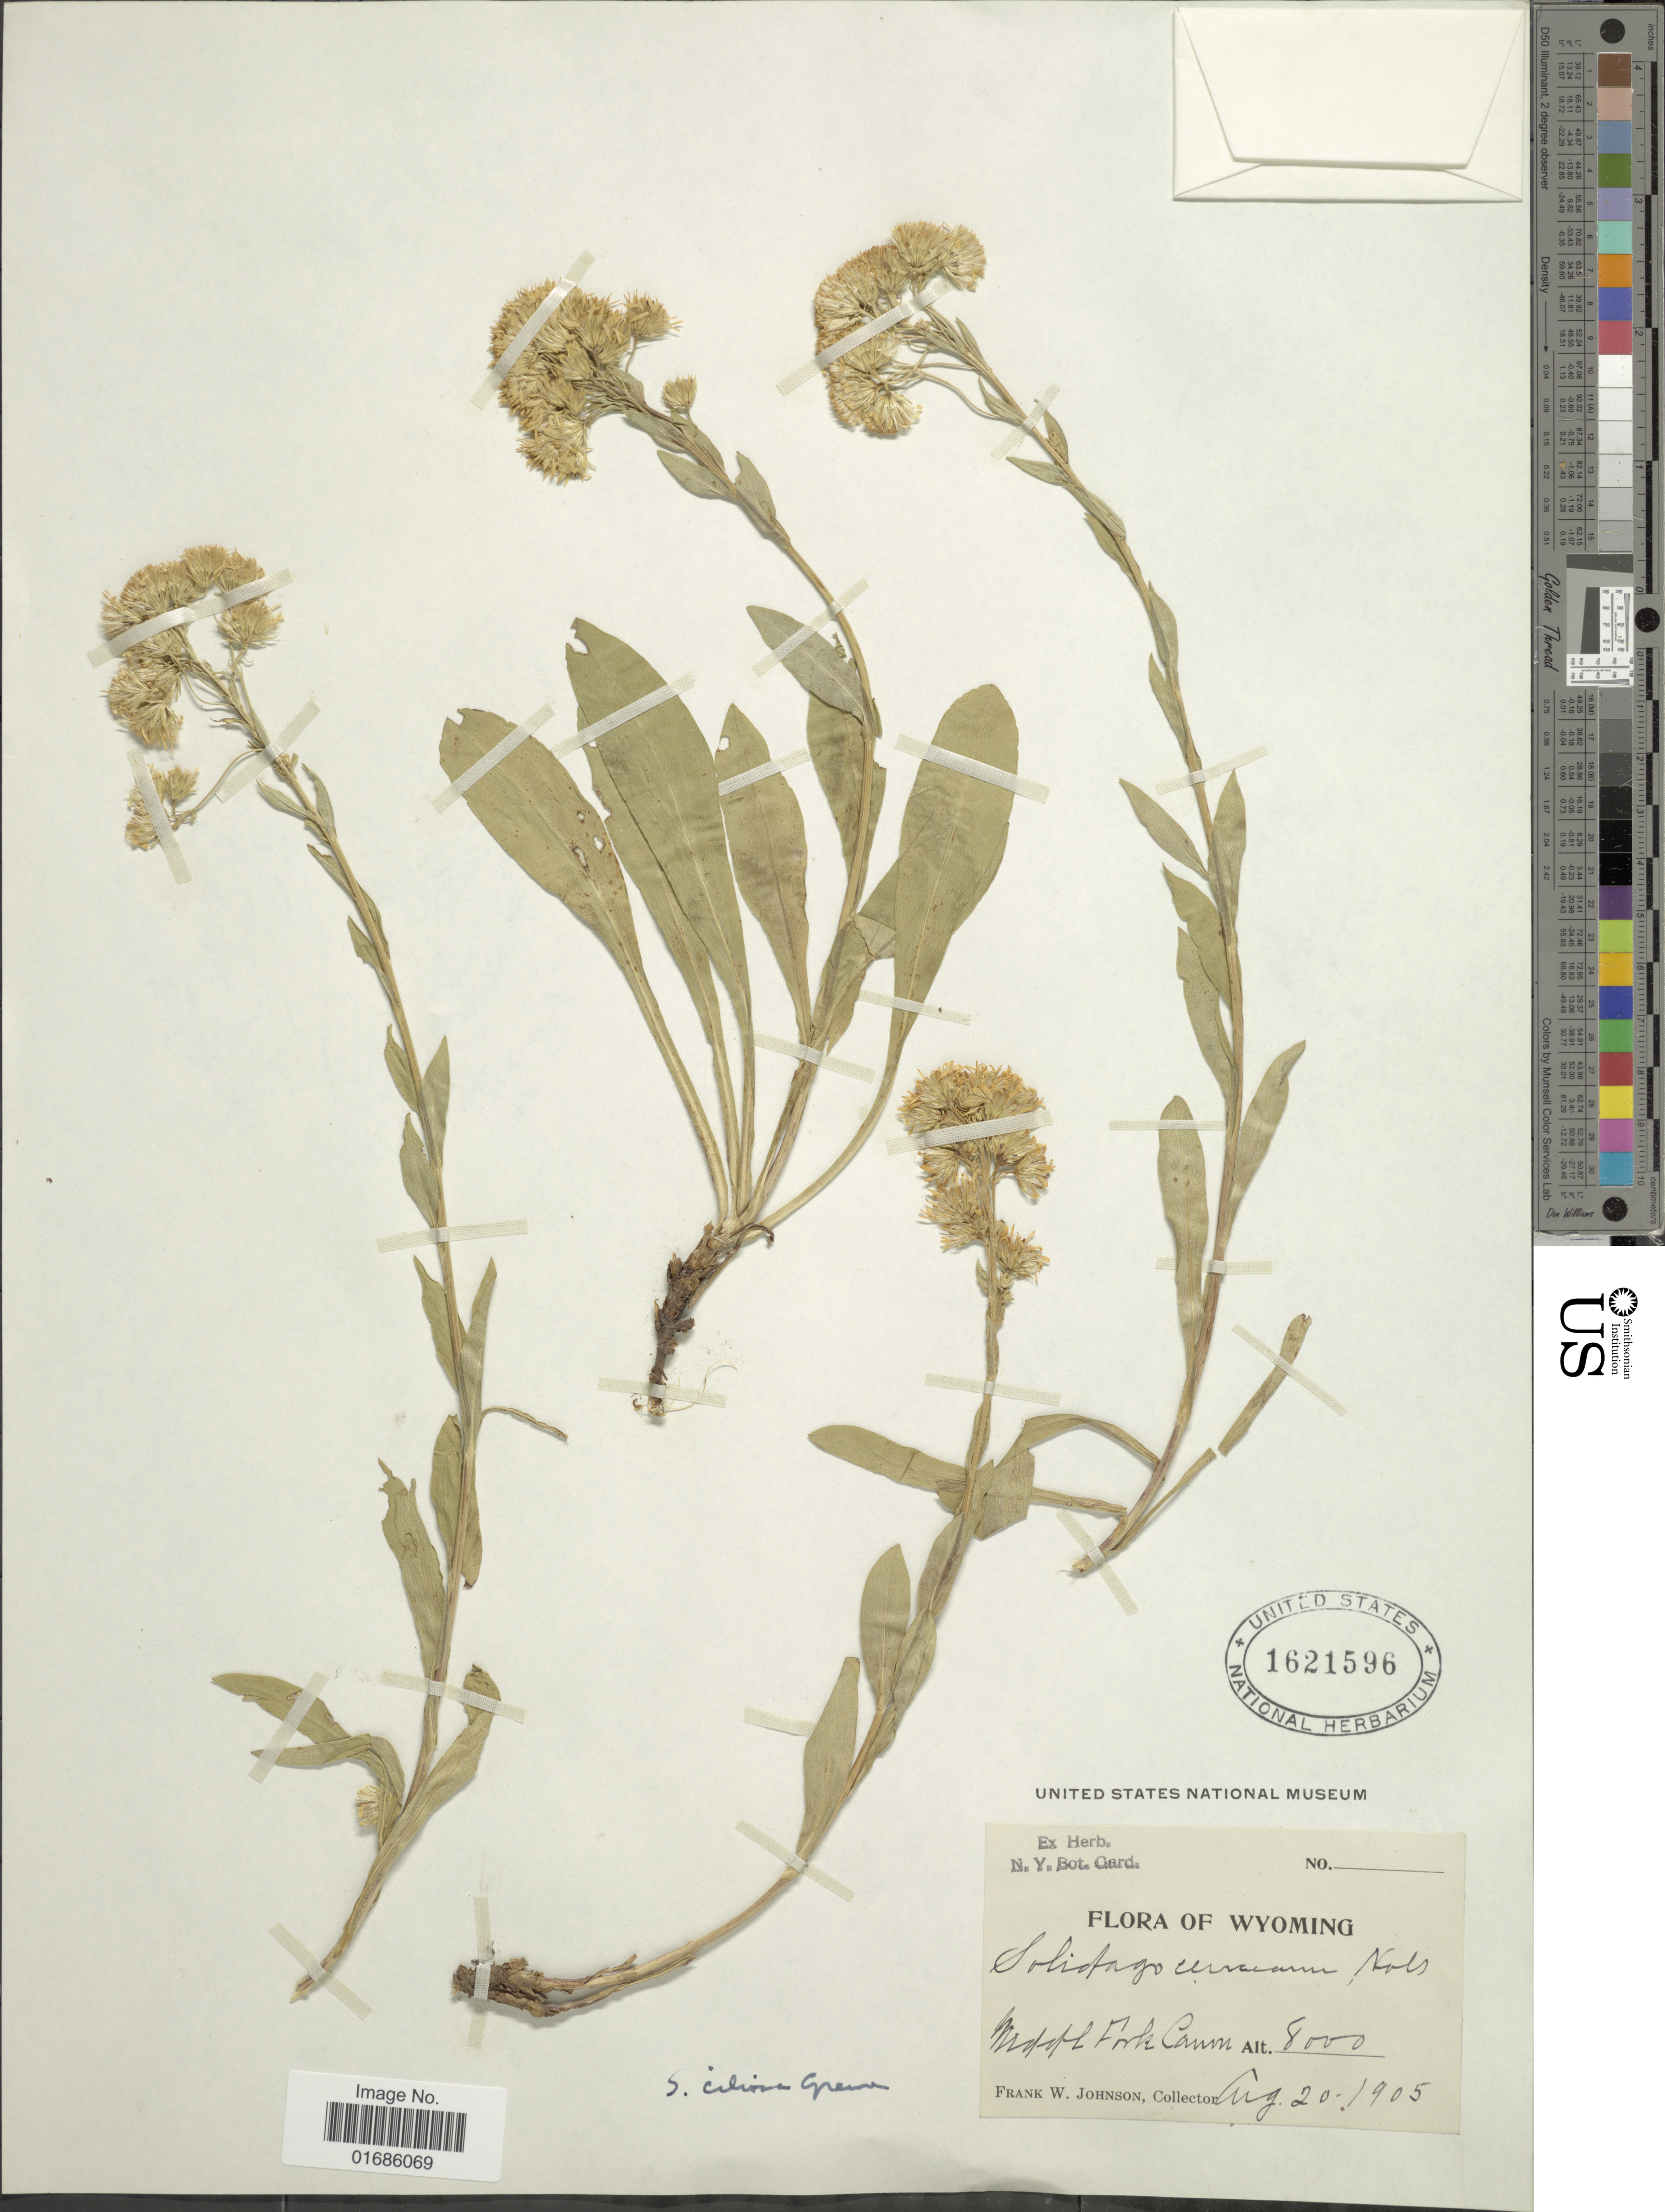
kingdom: Plantae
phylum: Tracheophyta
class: Magnoliopsida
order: Asterales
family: Asteraceae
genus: Solidago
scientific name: Solidago ciliosa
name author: Greene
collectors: F. W. Johnson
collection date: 1905-08-20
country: United States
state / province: Wyoming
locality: Middle Fork Canon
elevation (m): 2438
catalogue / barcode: US 1621596